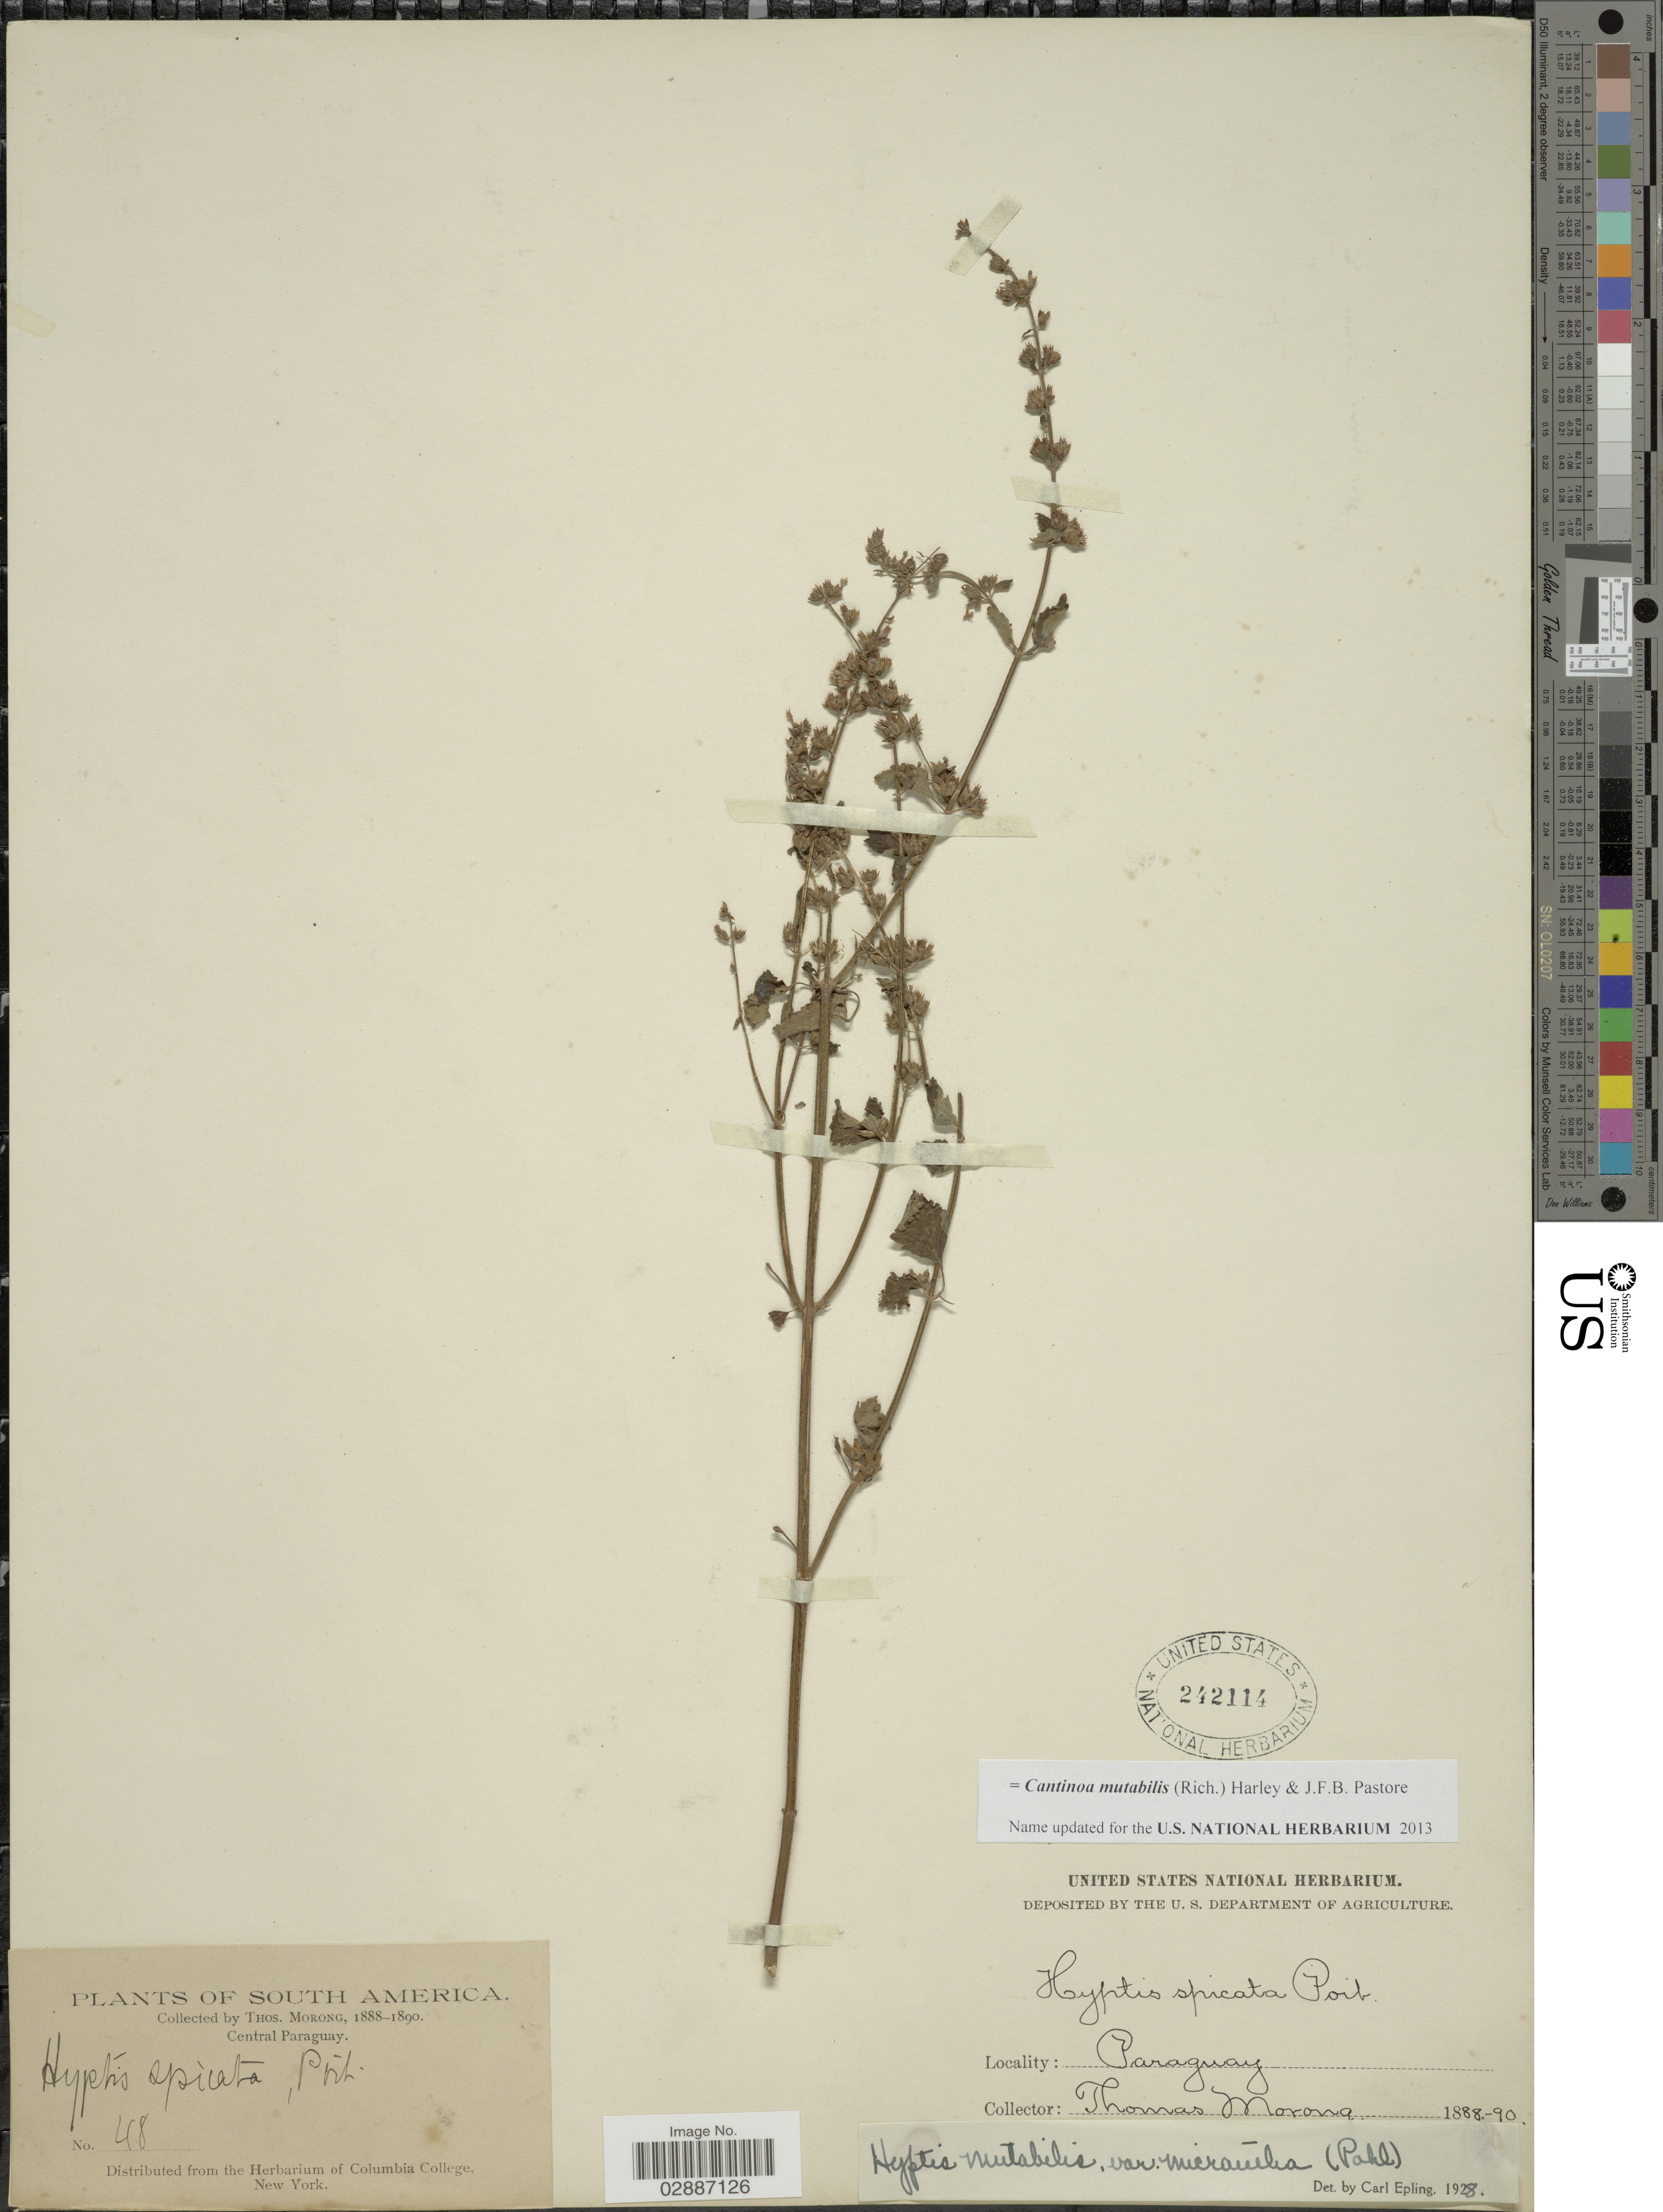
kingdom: Plantae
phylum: Tracheophyta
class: Magnoliopsida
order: Lamiales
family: Lamiaceae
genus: Cantinoa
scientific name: Cantinoa mutabilis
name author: (Epling) Harley & J.F.B. Pastore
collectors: ex herb. T. Morong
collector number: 48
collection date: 1888/1890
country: Paraguay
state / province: Central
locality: Central Paraguay.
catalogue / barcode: US 242114